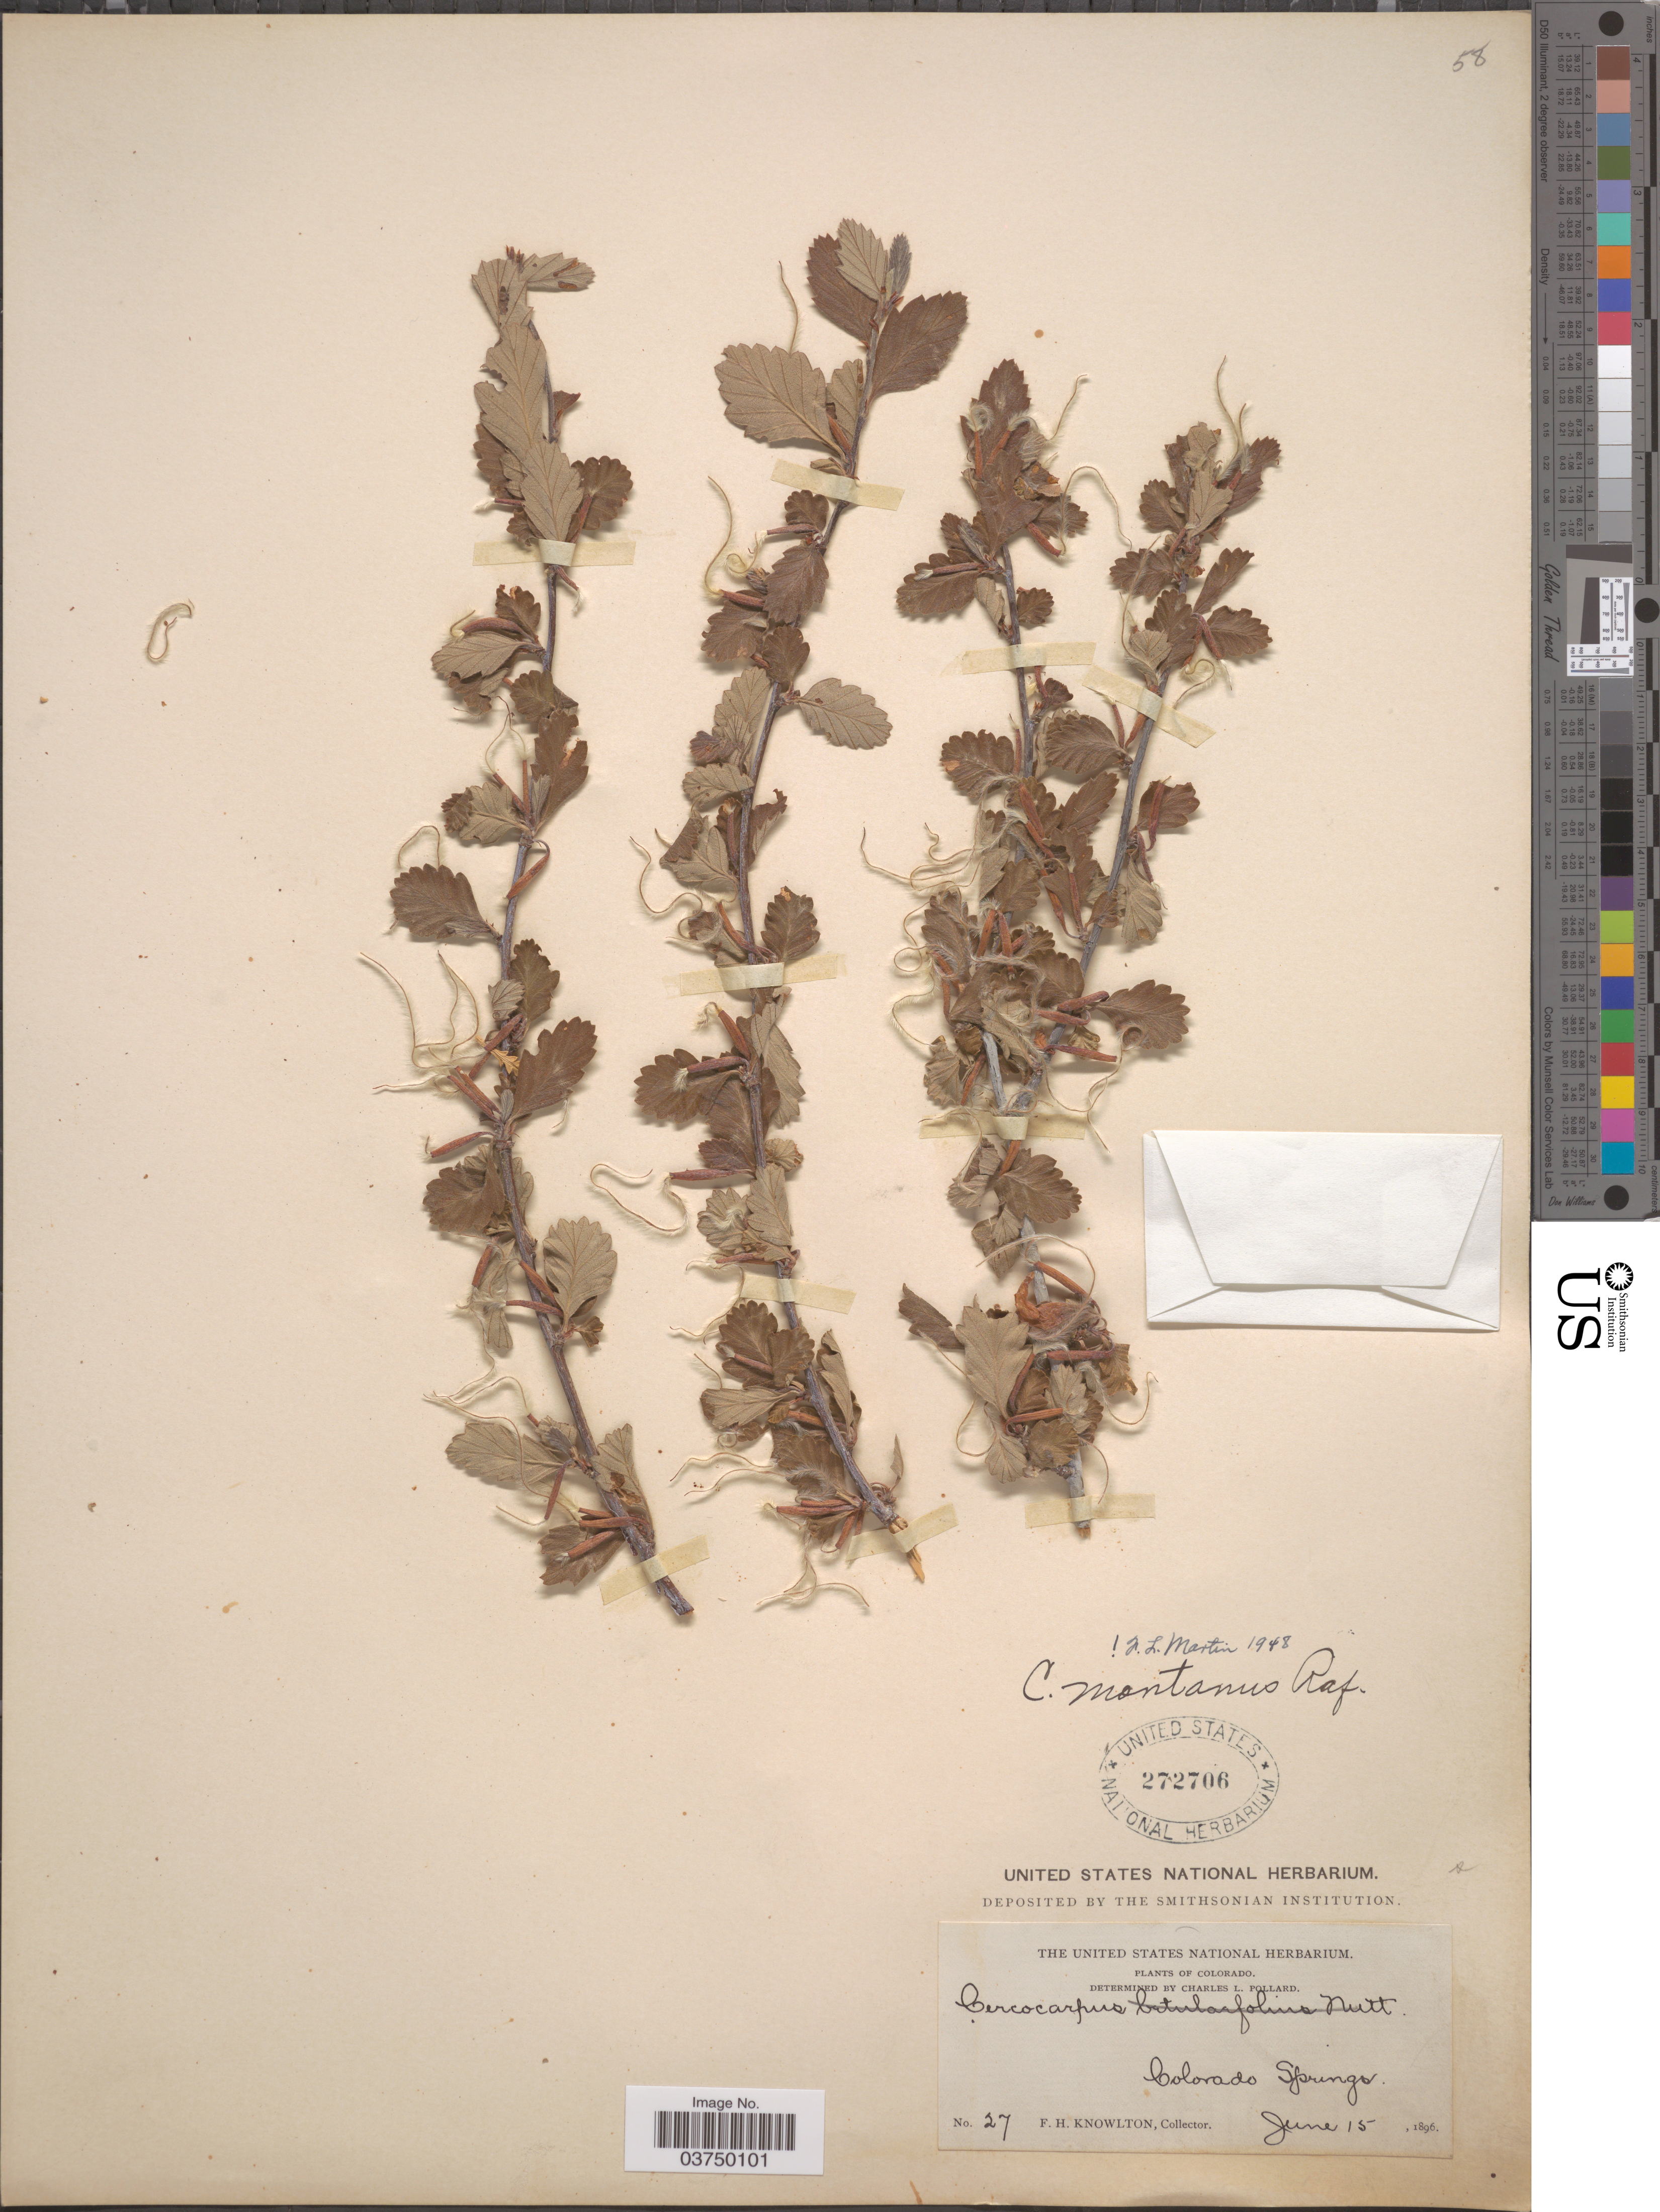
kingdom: Plantae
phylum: Tracheophyta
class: Magnoliopsida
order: Rosales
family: Rosaceae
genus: Cercocarpus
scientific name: Cercocarpus montanus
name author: Raf.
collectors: F. H. Knowlton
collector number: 27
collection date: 1896-06-15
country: United States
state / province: Colorado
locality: Colorado Springs.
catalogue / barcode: US 272706